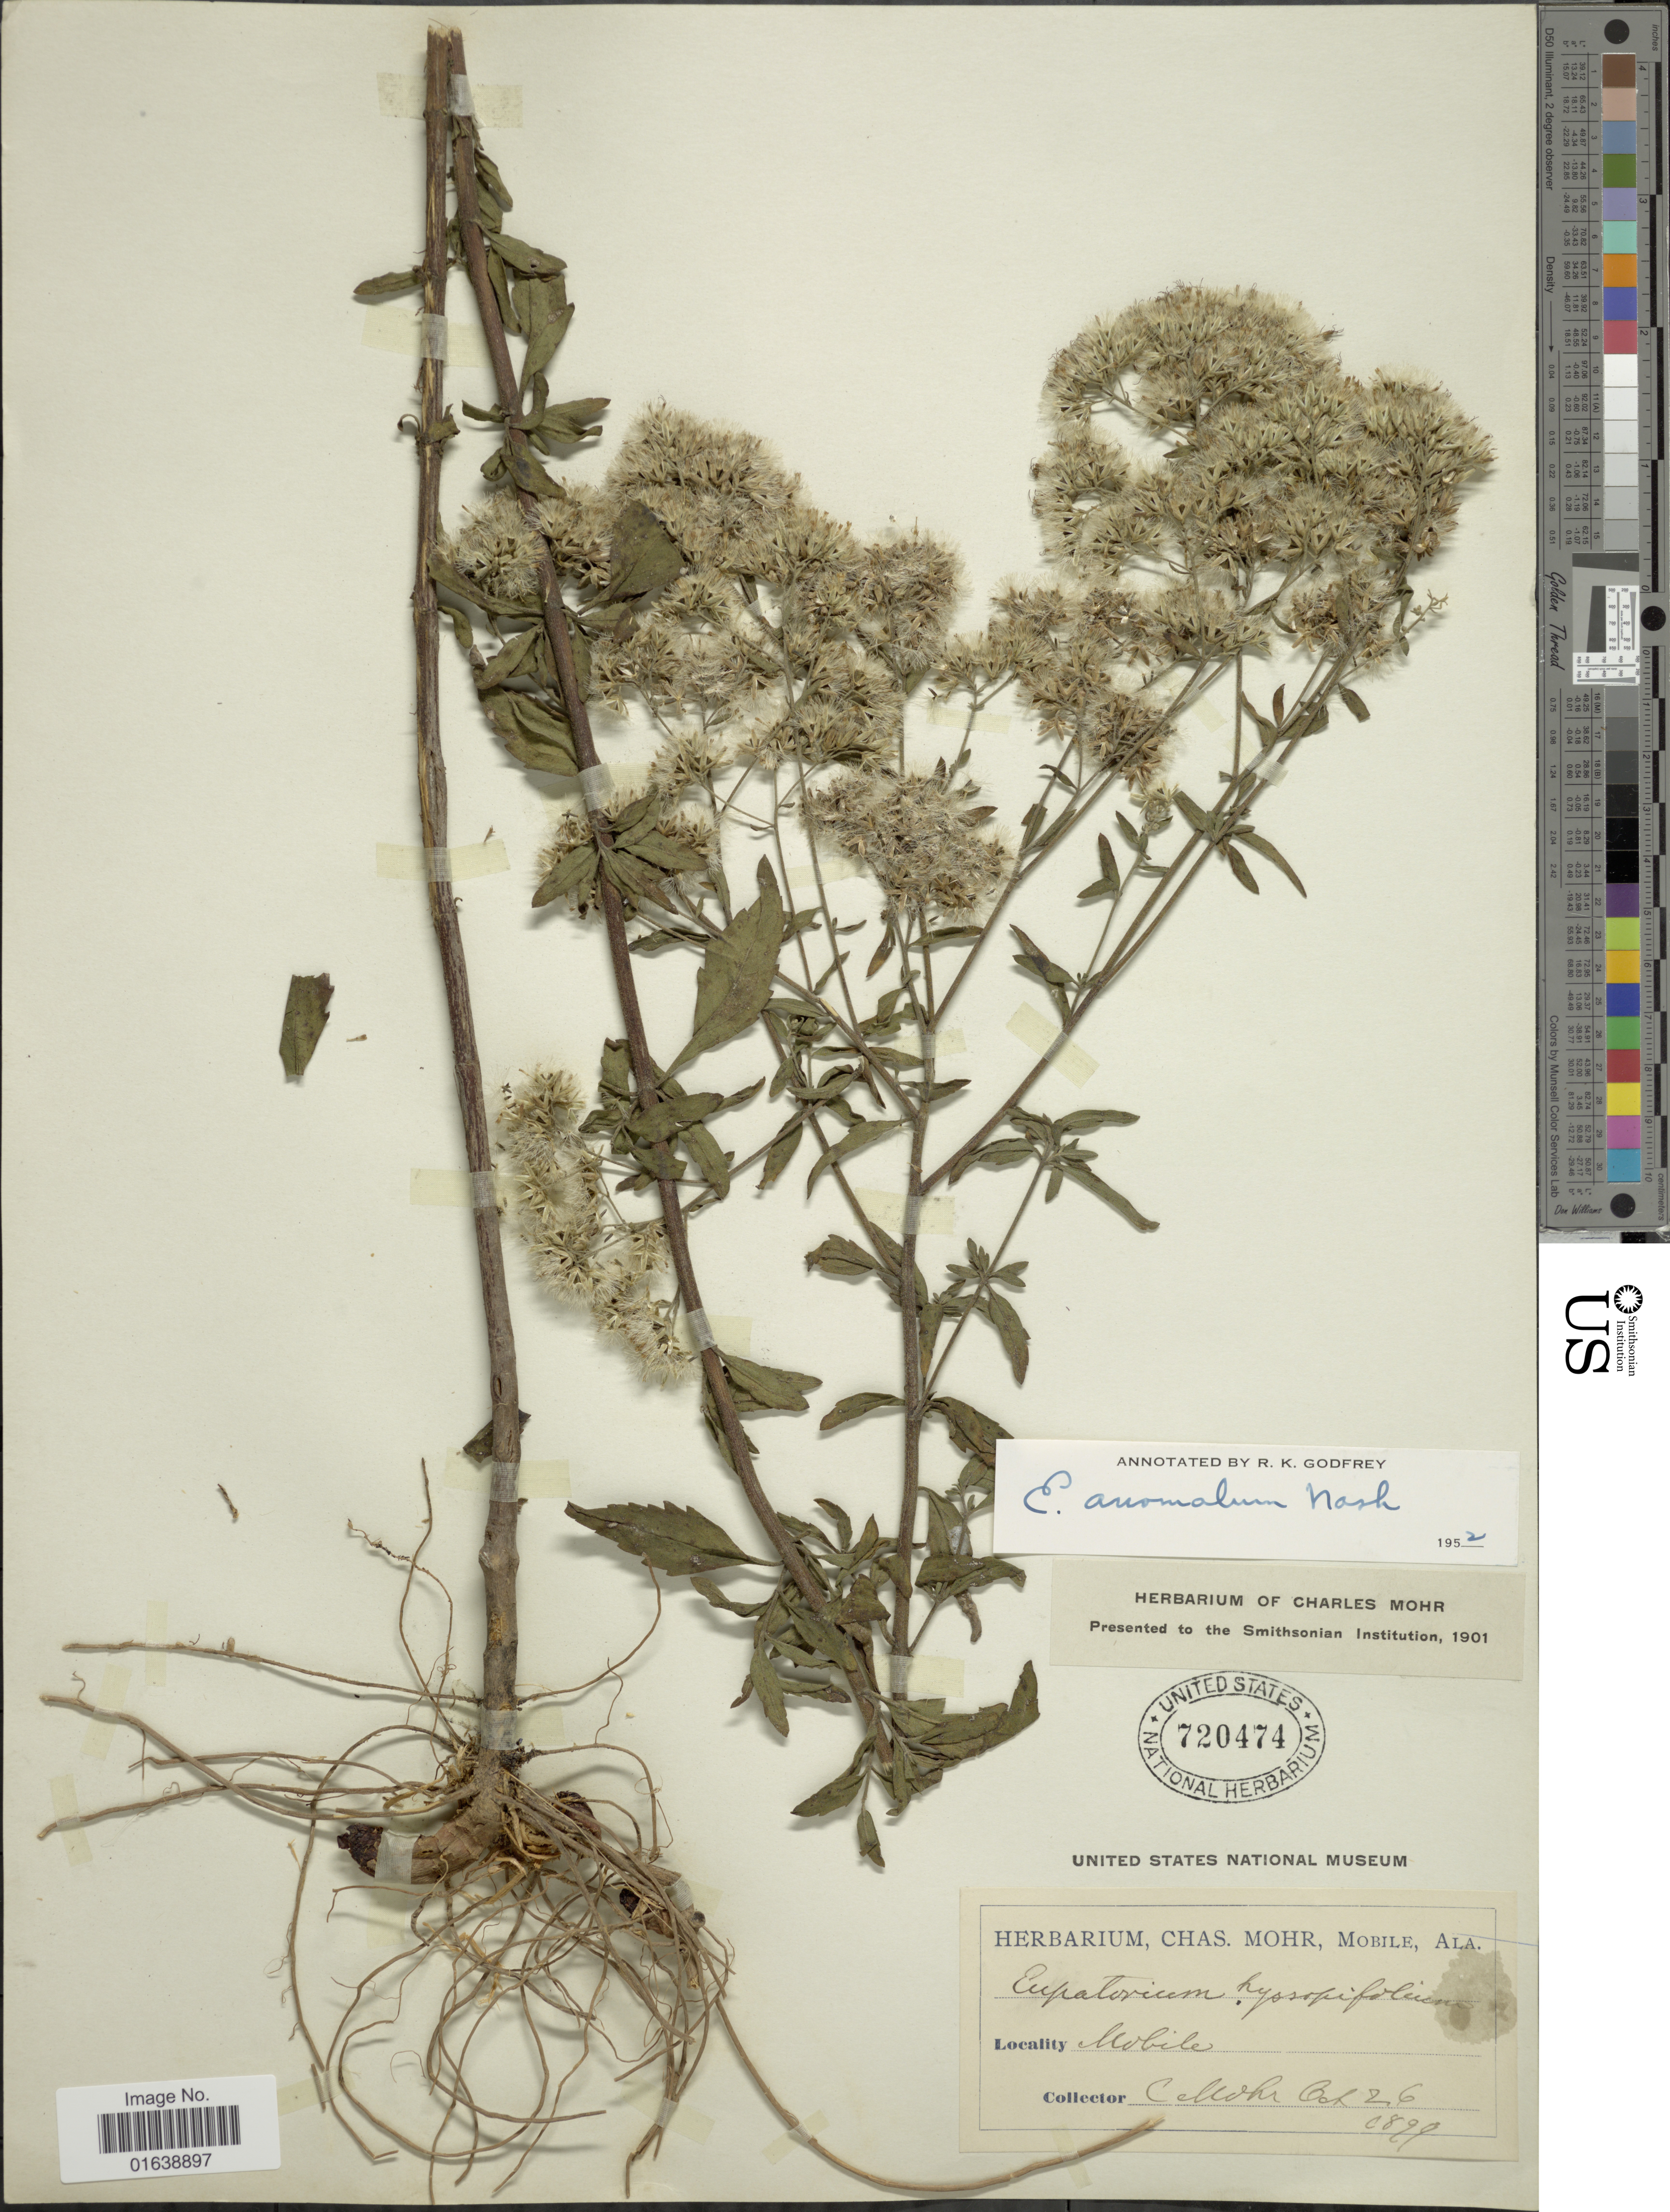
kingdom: Plantae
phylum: Tracheophyta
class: Magnoliopsida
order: Asterales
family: Asteraceae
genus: Eupatorium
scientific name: Eupatorium anomalum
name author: Nash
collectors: C. T. Mohr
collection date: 1899-10-26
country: United States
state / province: Alabama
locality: Mobile.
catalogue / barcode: US 720474